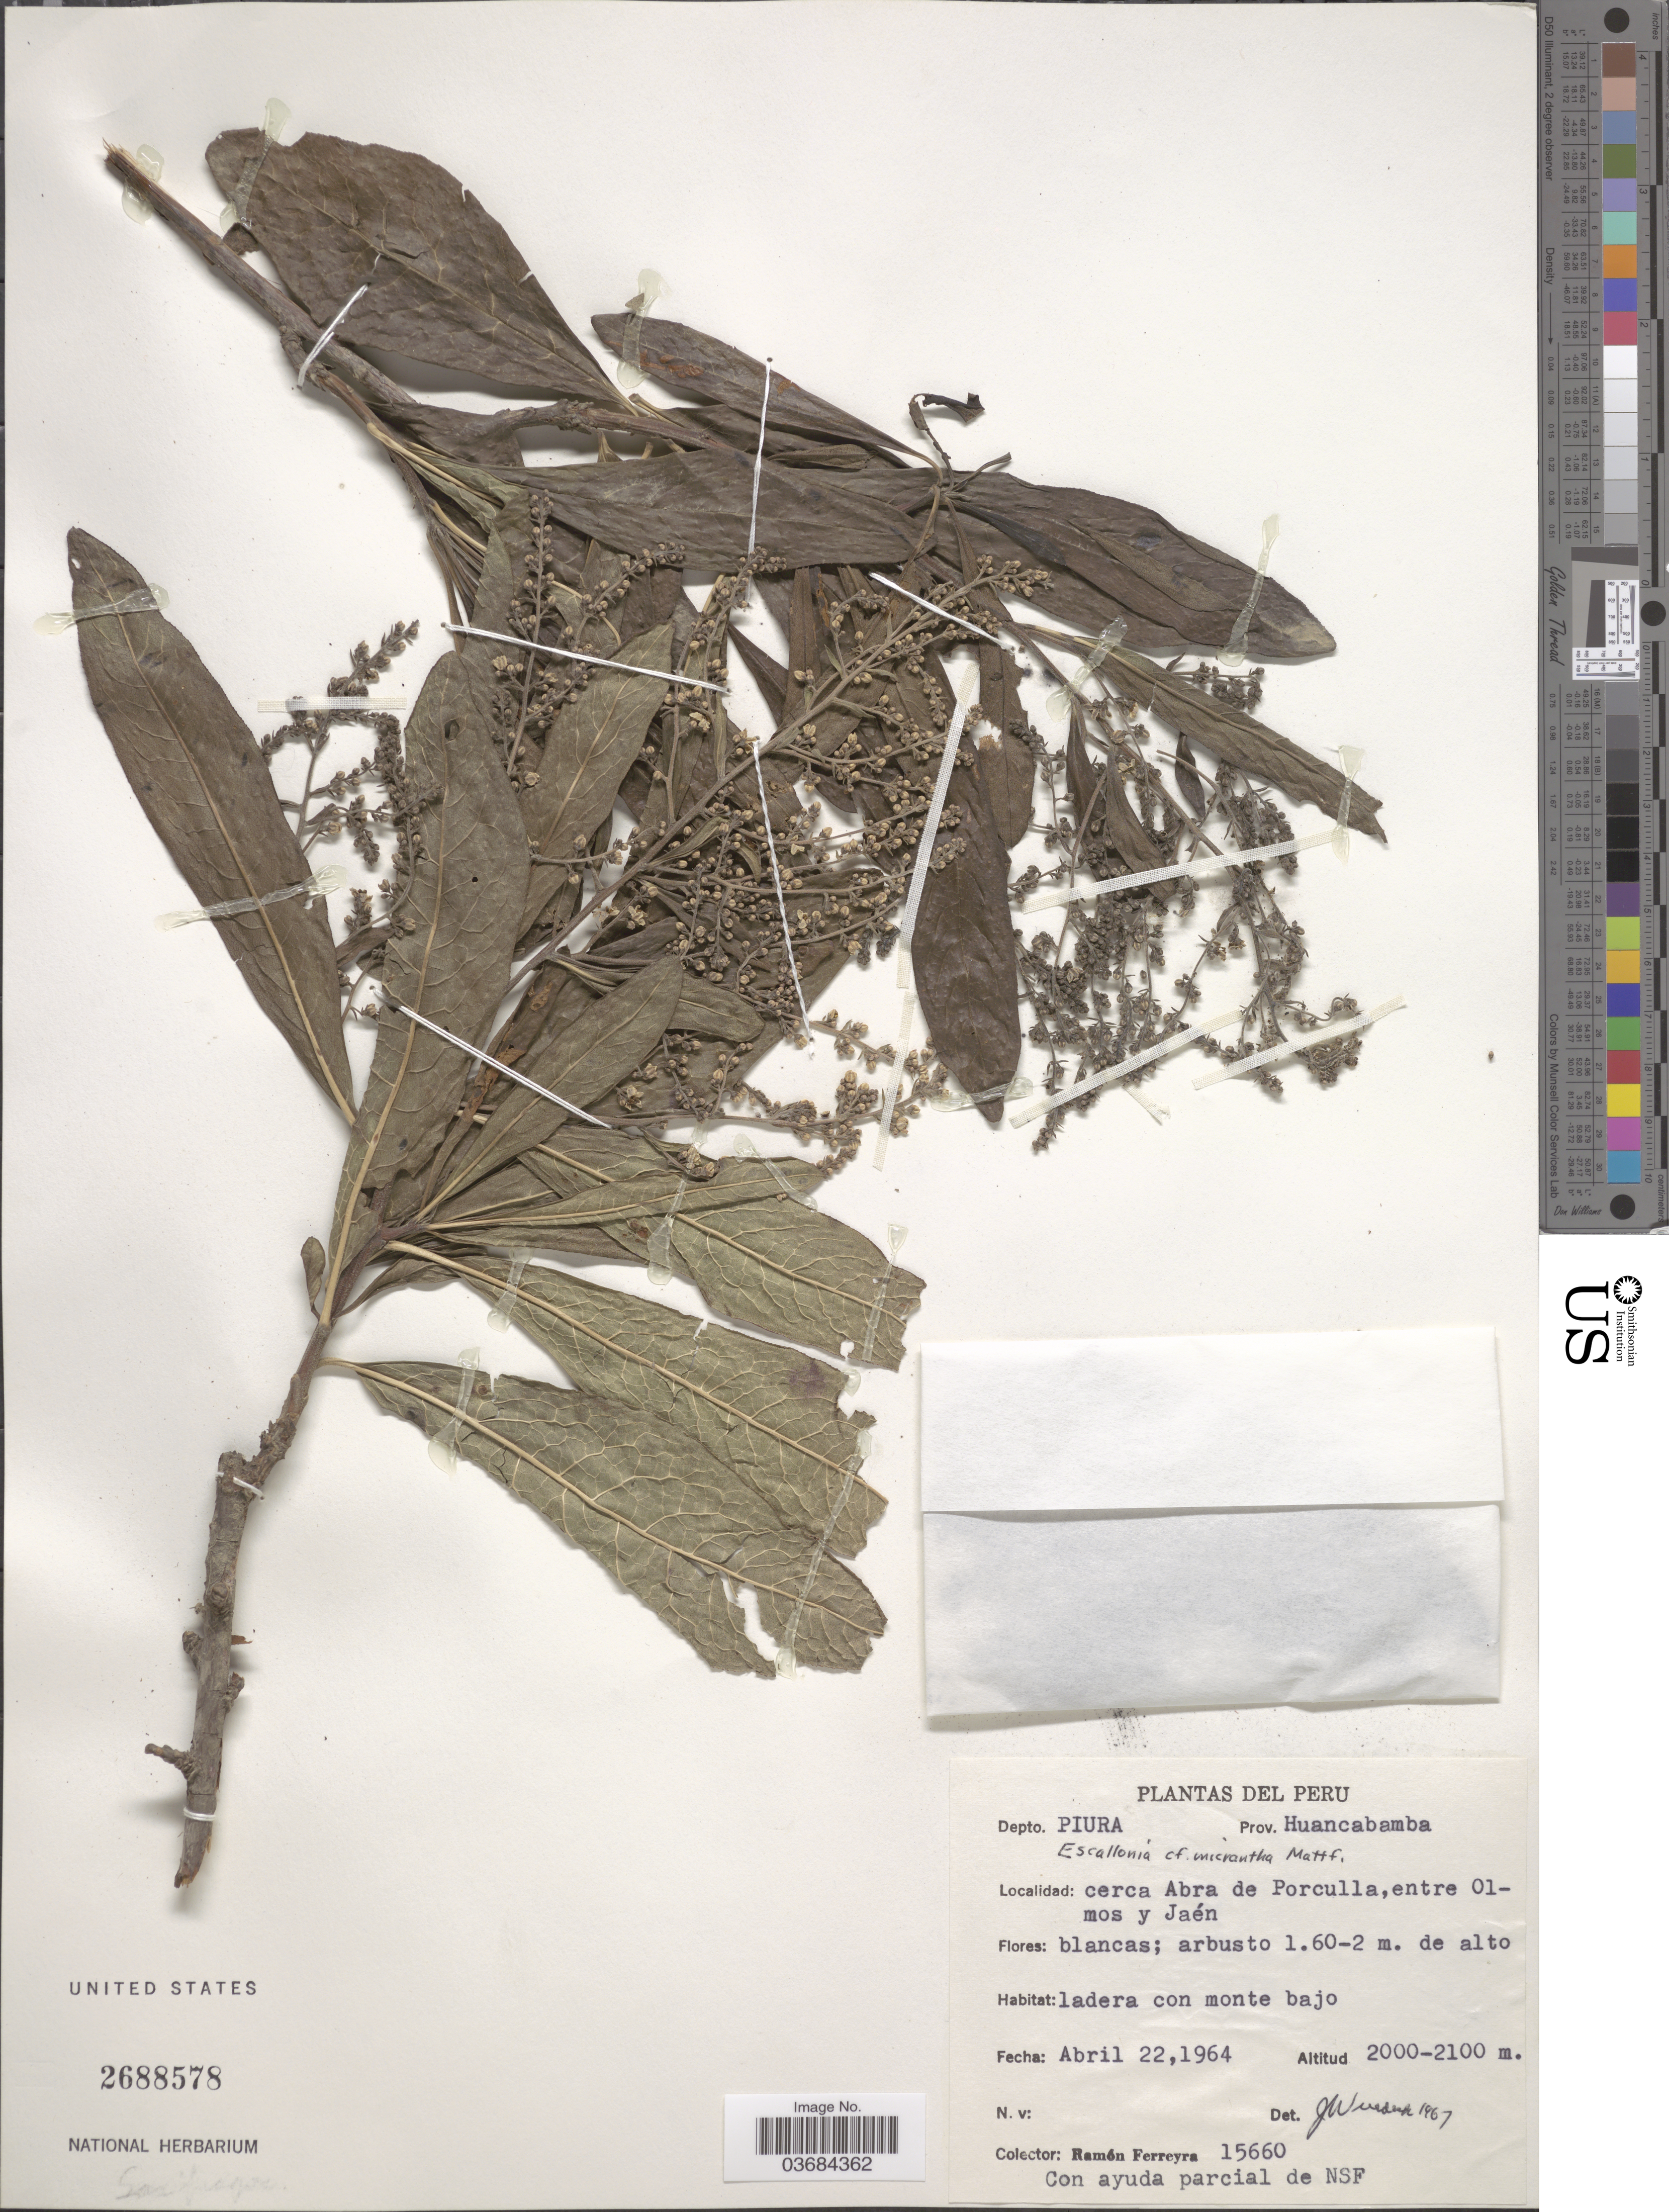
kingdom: Plantae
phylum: Tracheophyta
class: Magnoliopsida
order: Escalloniales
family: Escalloniaceae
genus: Escallonia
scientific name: Escallonia micrantha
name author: Mattf.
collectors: R. A. Ferreyra & NSF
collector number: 15660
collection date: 1964-04-22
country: Peru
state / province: Piura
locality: Depto. Piura Prov. Huancavelica. Cerca Abra de Porculla, entre Olmos y Jaén.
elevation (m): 2000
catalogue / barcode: US 2688578